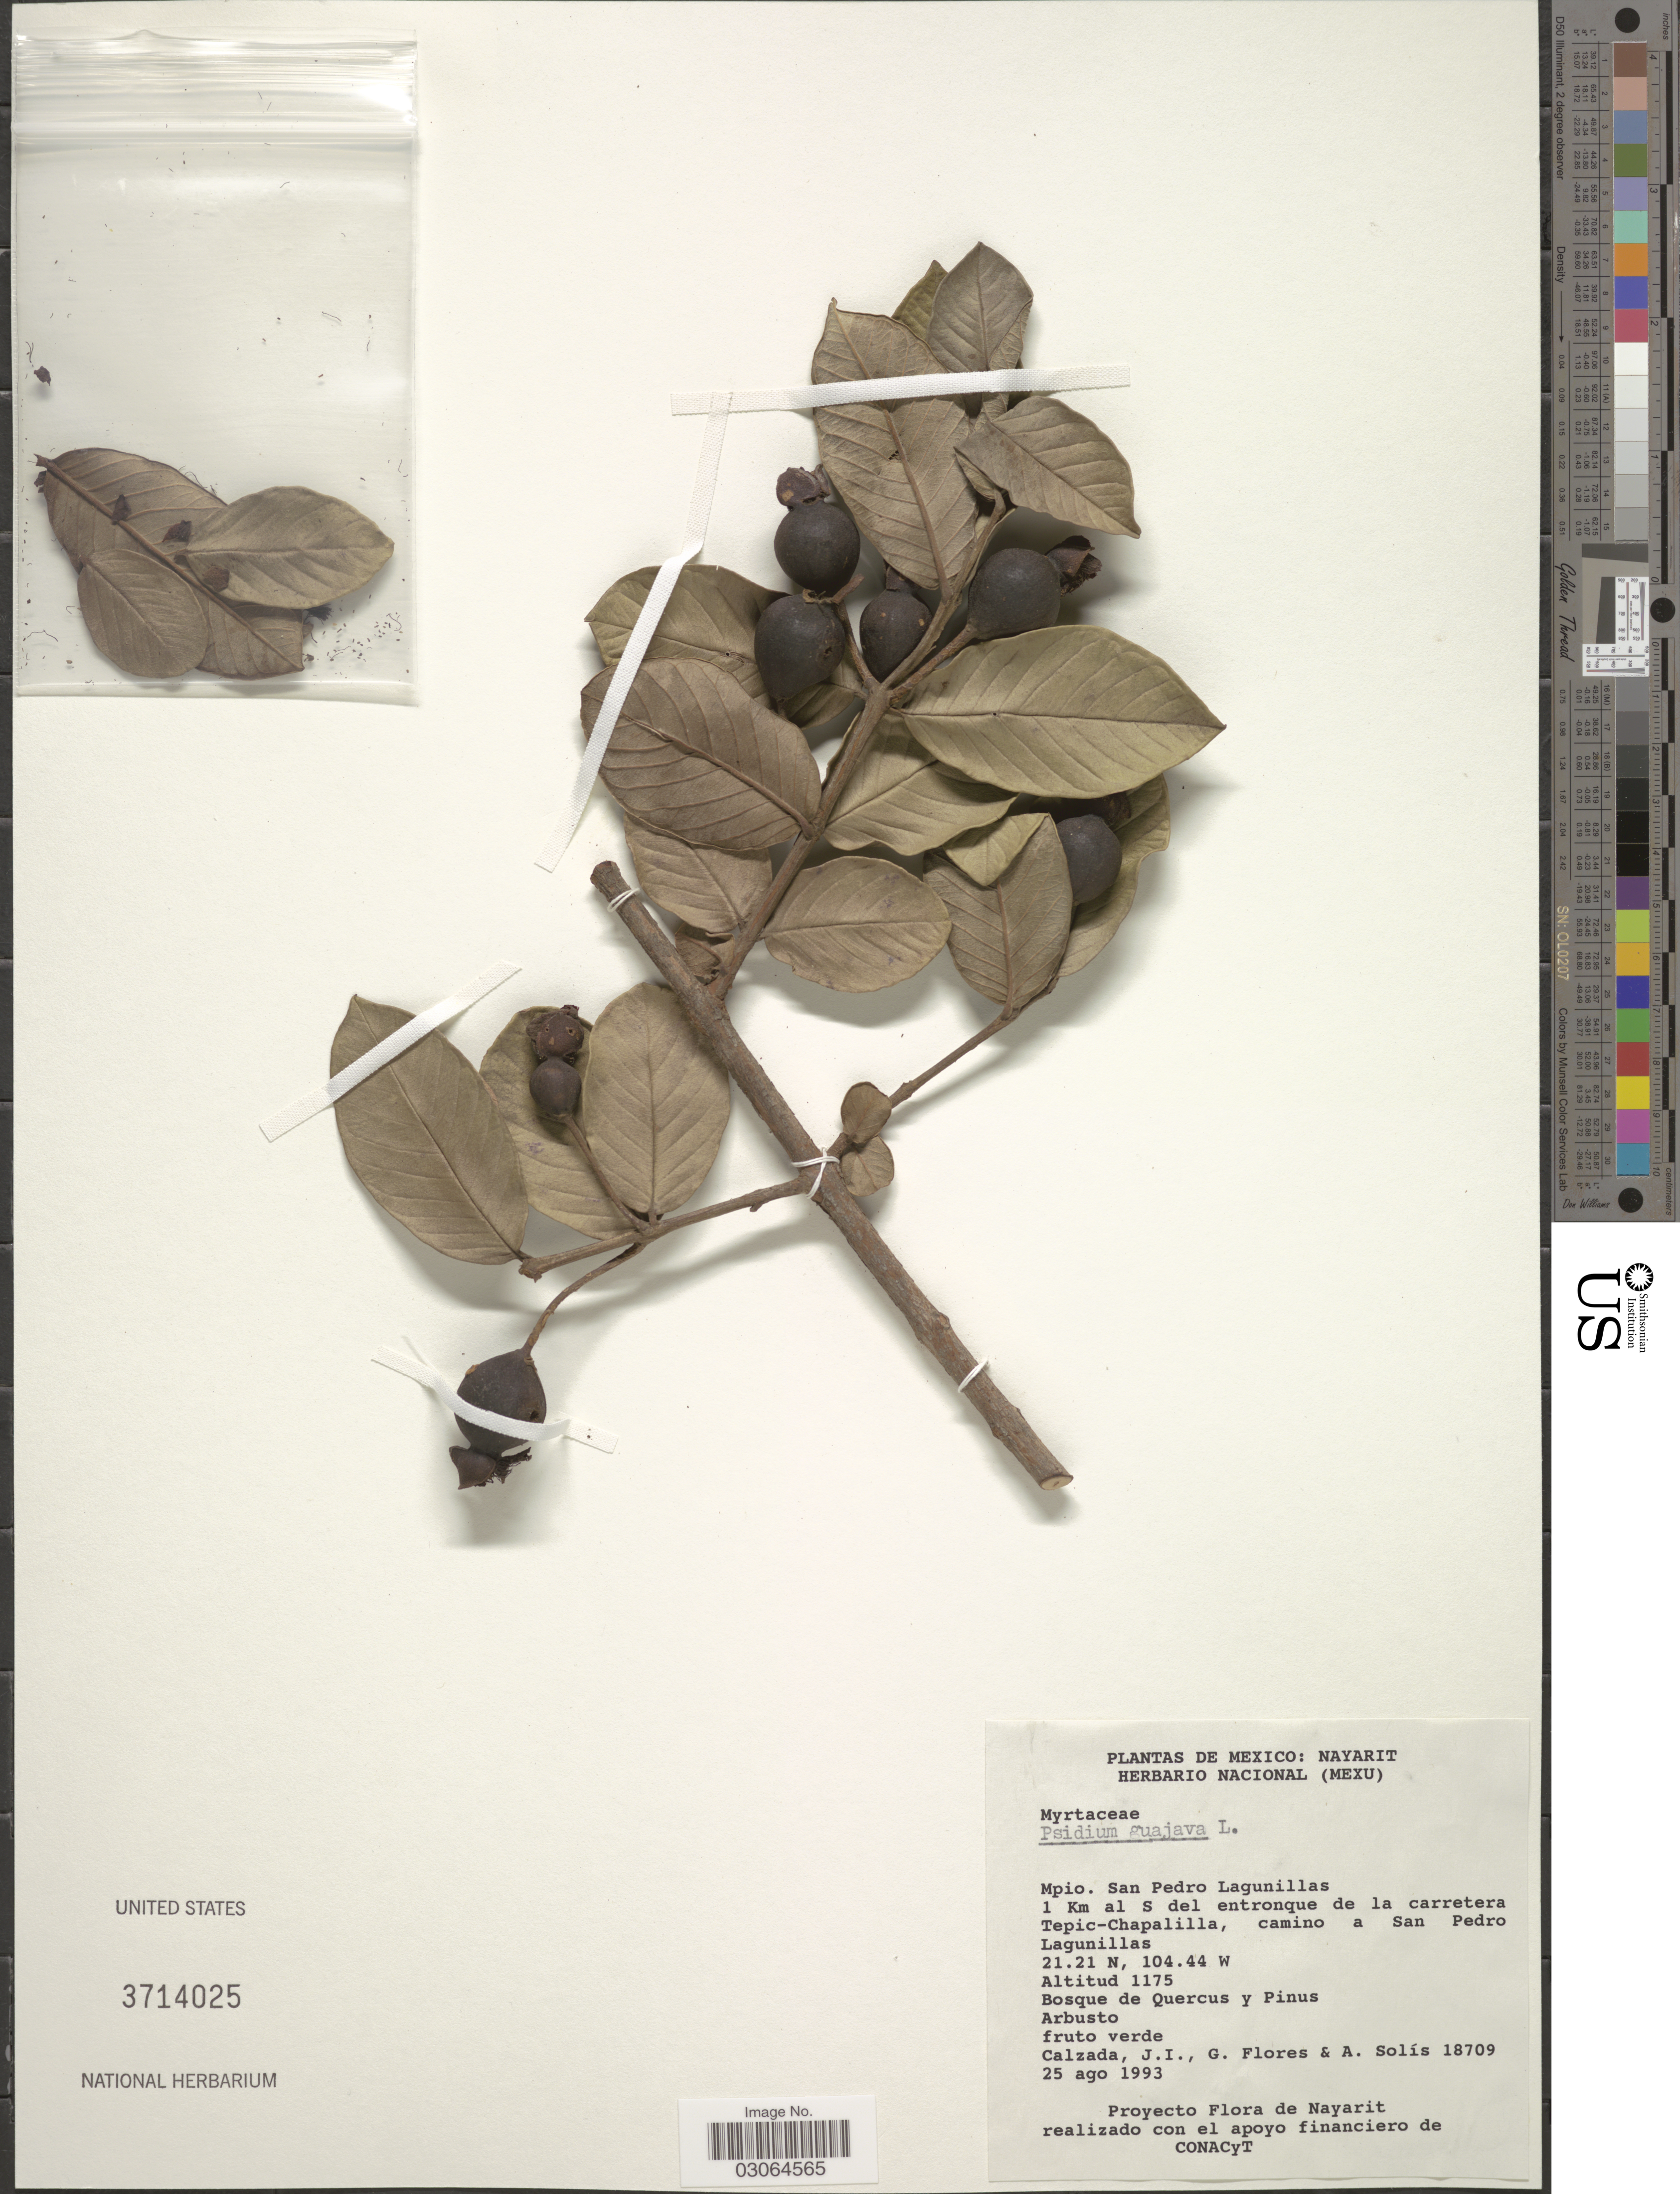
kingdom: Plantae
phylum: Tracheophyta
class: Magnoliopsida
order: Myrtales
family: Myrtaceae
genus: Psidium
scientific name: Psidium guajava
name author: L.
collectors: J. I. Calzada, G. Flores F. & A. Solis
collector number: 18709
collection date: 1993-08-25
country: Mexico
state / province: Nayarit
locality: Mpio. San Pedro Lagunillas, 1 Km al S del entronque de la carretera Tepic-Chapalilla, camino a San Pedro Lagunillas.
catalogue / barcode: US 3714025